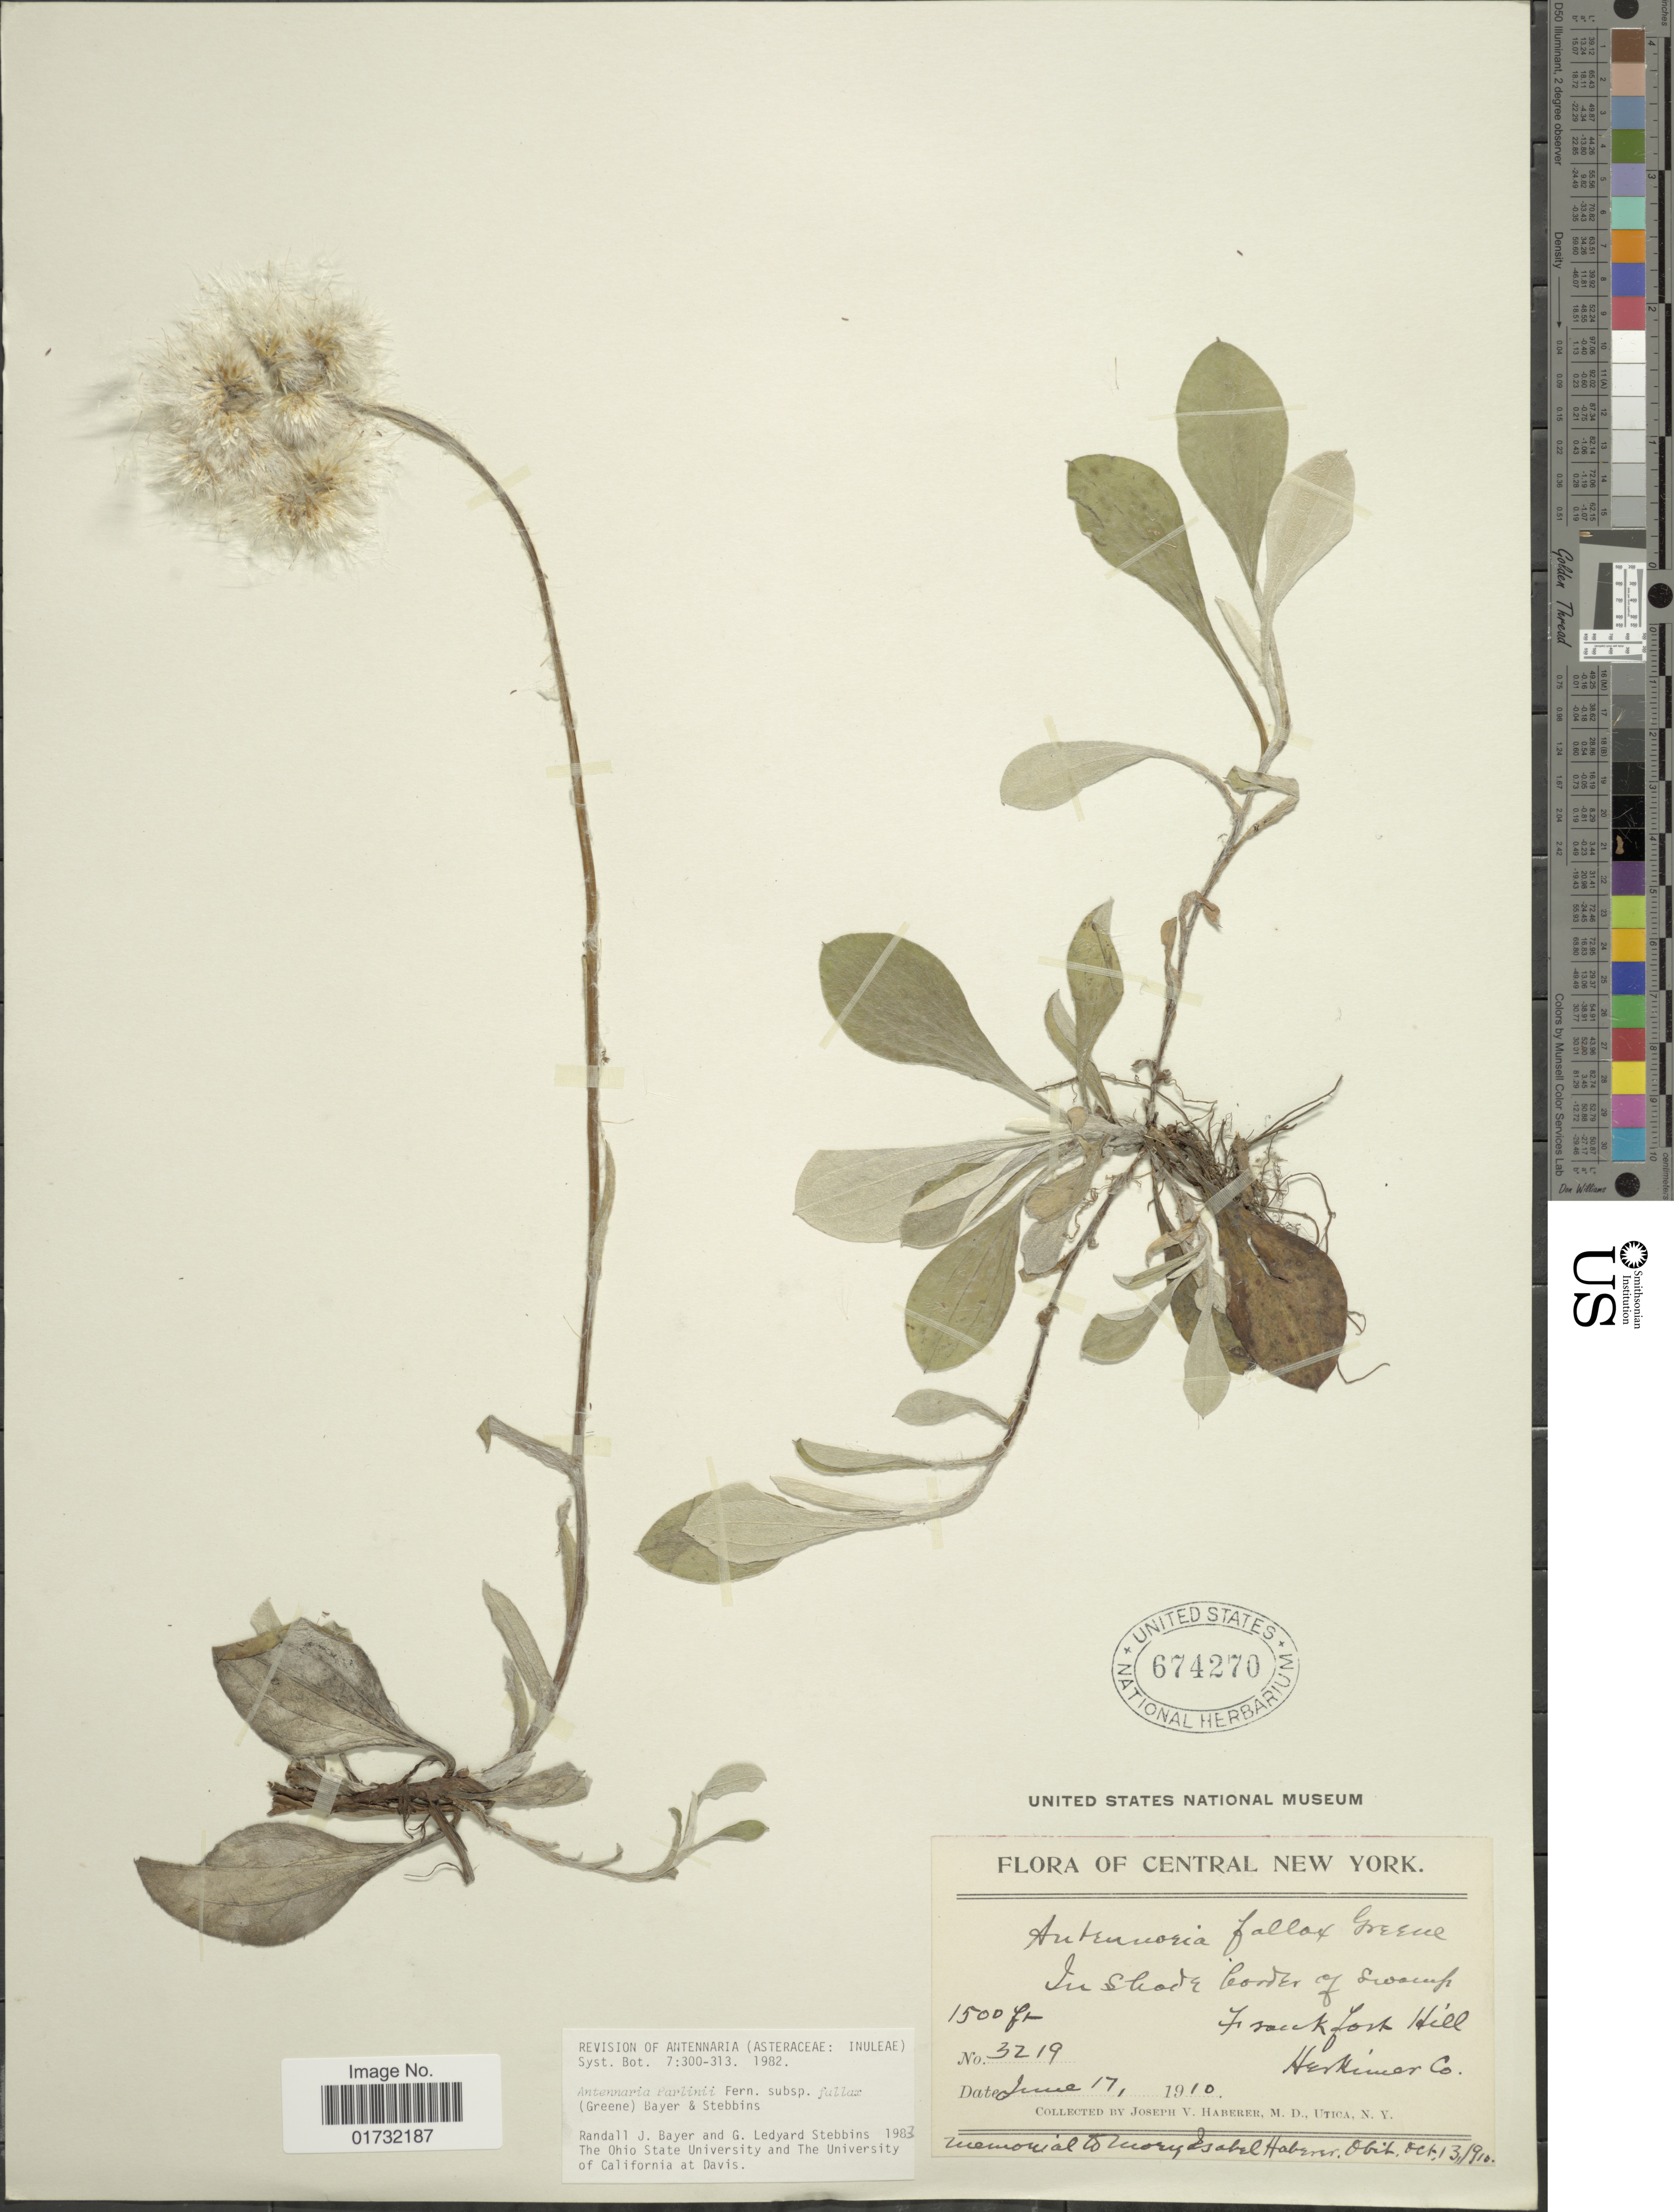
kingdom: Plantae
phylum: Tracheophyta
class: Magnoliopsida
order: Asterales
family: Asteraceae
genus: Antennaria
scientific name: Antennaria parlinii subsp. fallax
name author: (Greene) R.J. Bayer & Stebbins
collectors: J. V. Haberer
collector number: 3219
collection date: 1910-06-17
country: United States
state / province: New York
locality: Central New York. Frankfort Hill. Herkimer Co.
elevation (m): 457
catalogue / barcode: US 674270